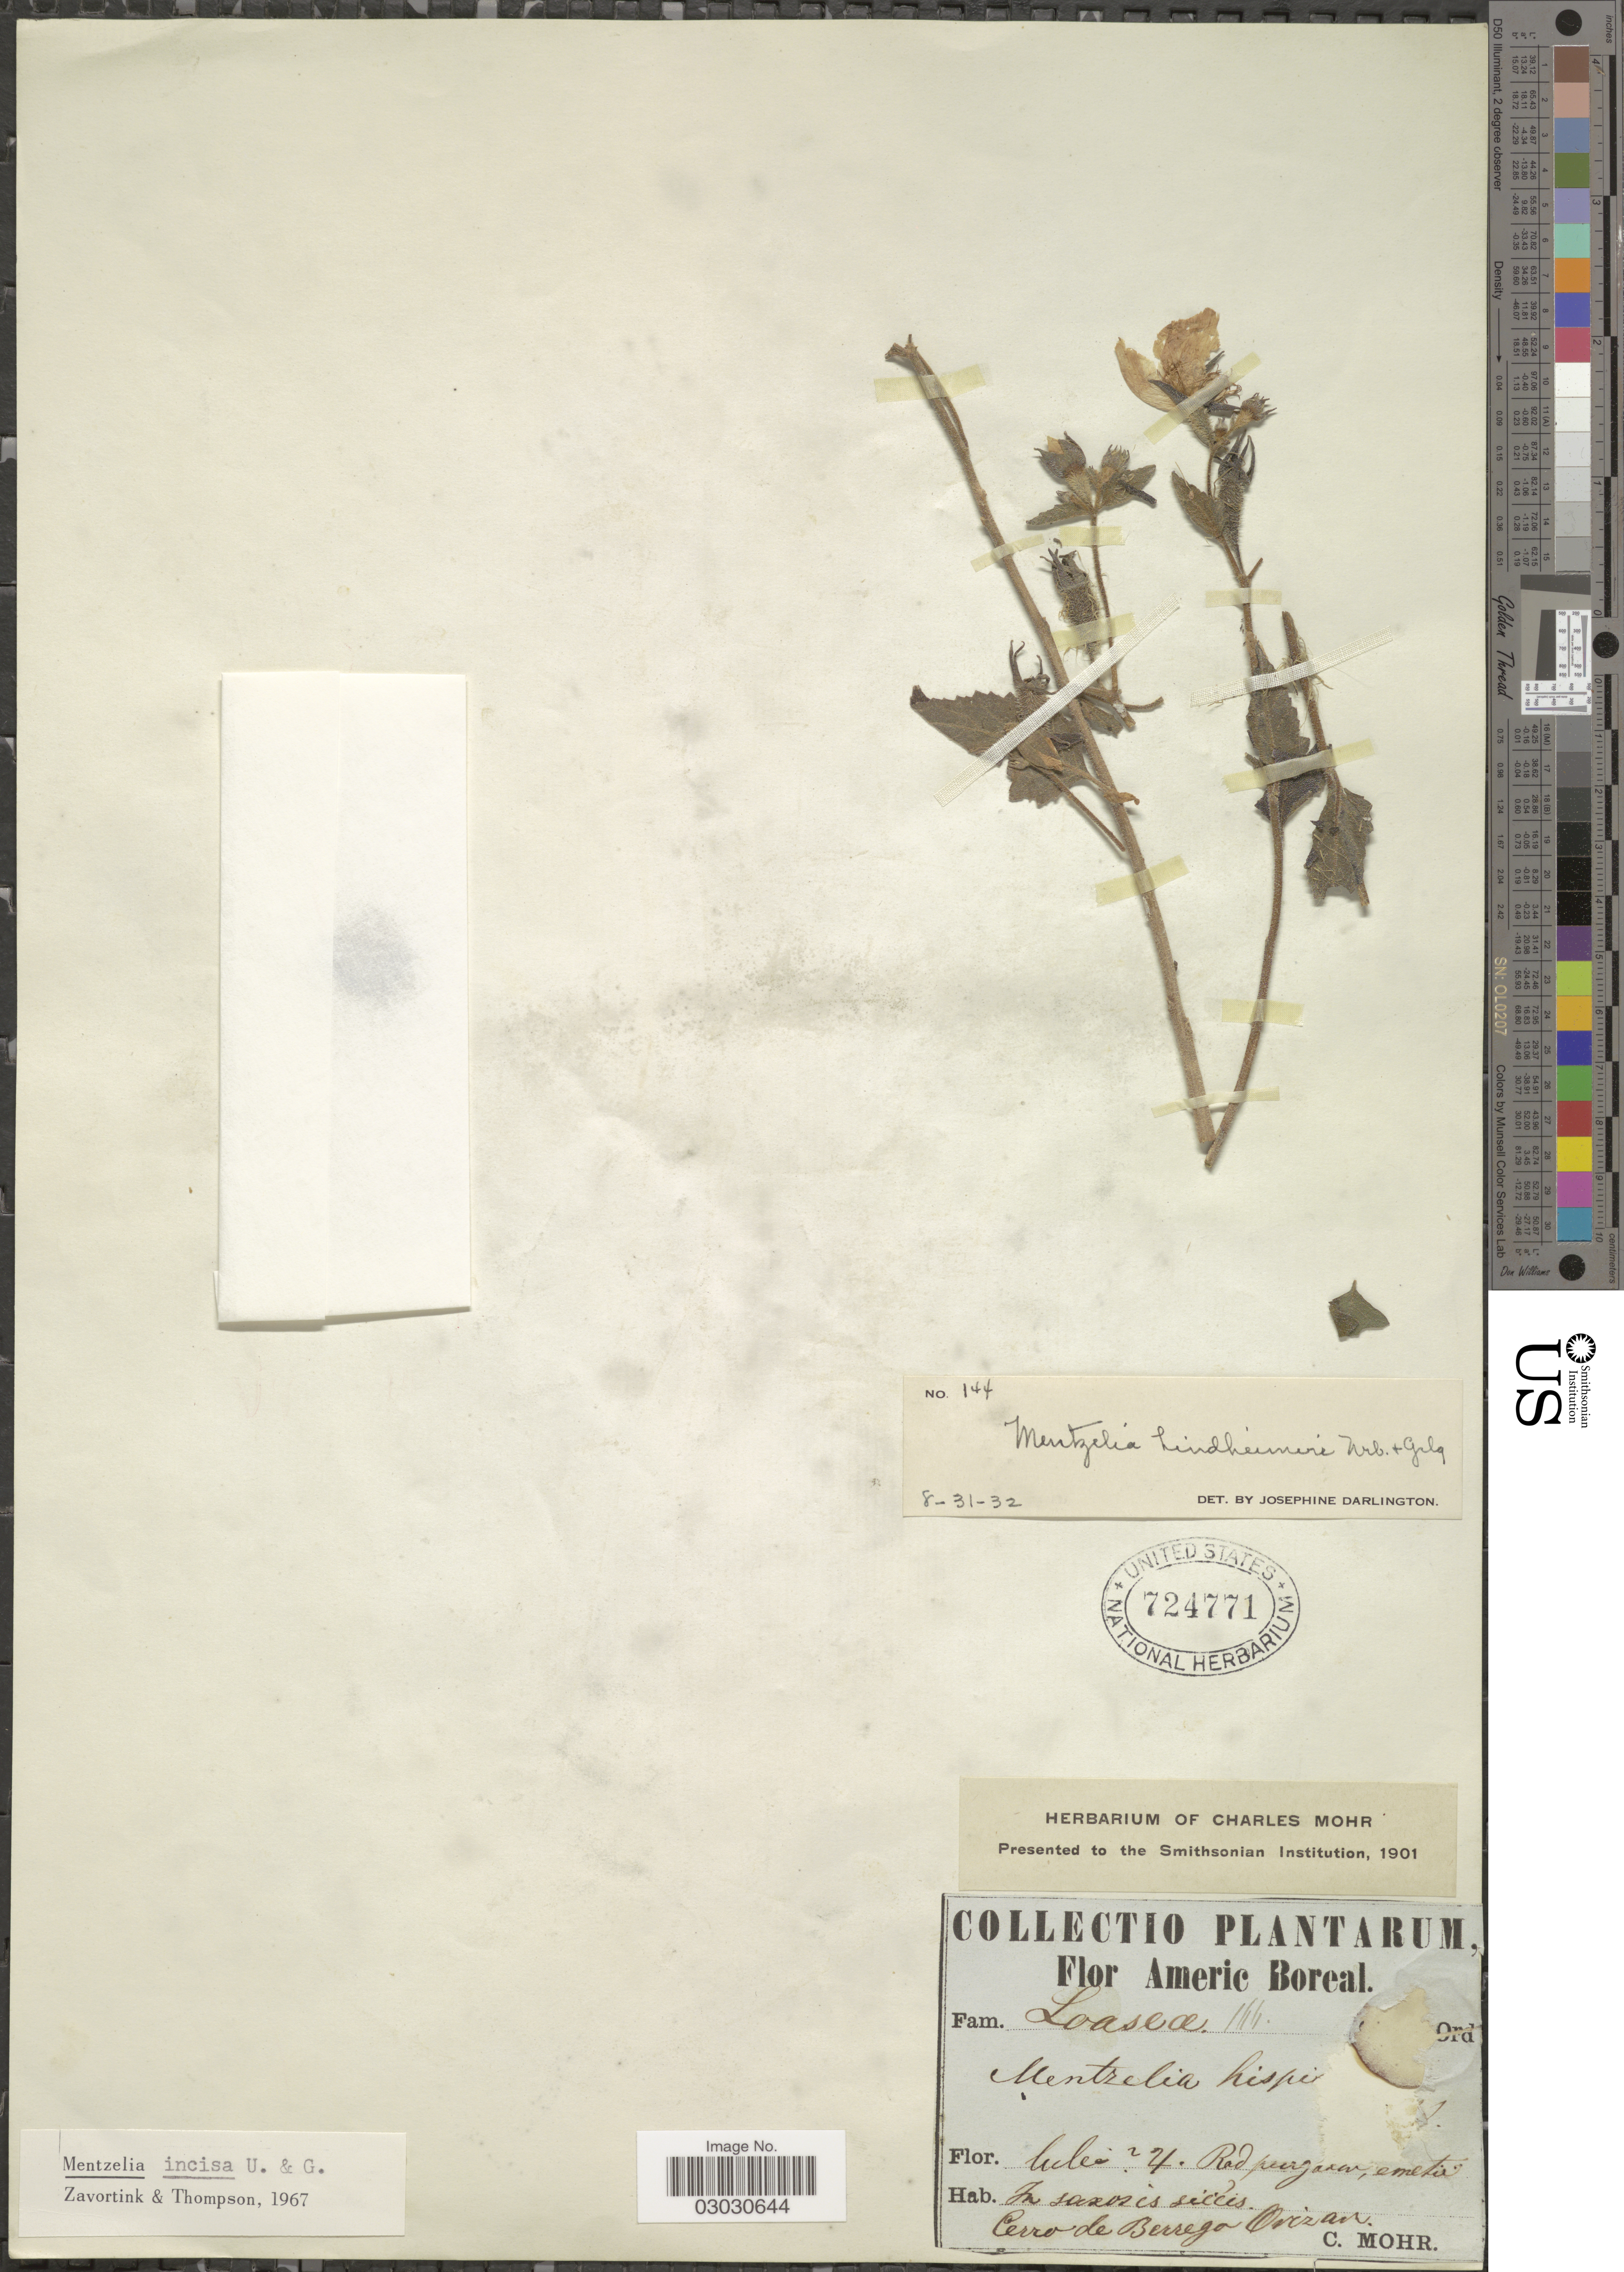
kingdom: Plantae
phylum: Tracheophyta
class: Magnoliopsida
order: Cornales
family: Loasaceae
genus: Mentzelia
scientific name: Mentzelia incisa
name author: Urb. & Gilg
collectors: Mohr, C. T. (herbarium)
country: Mexico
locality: Americ Boreal. Cerro de Berrego Orizaba.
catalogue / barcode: US 724771